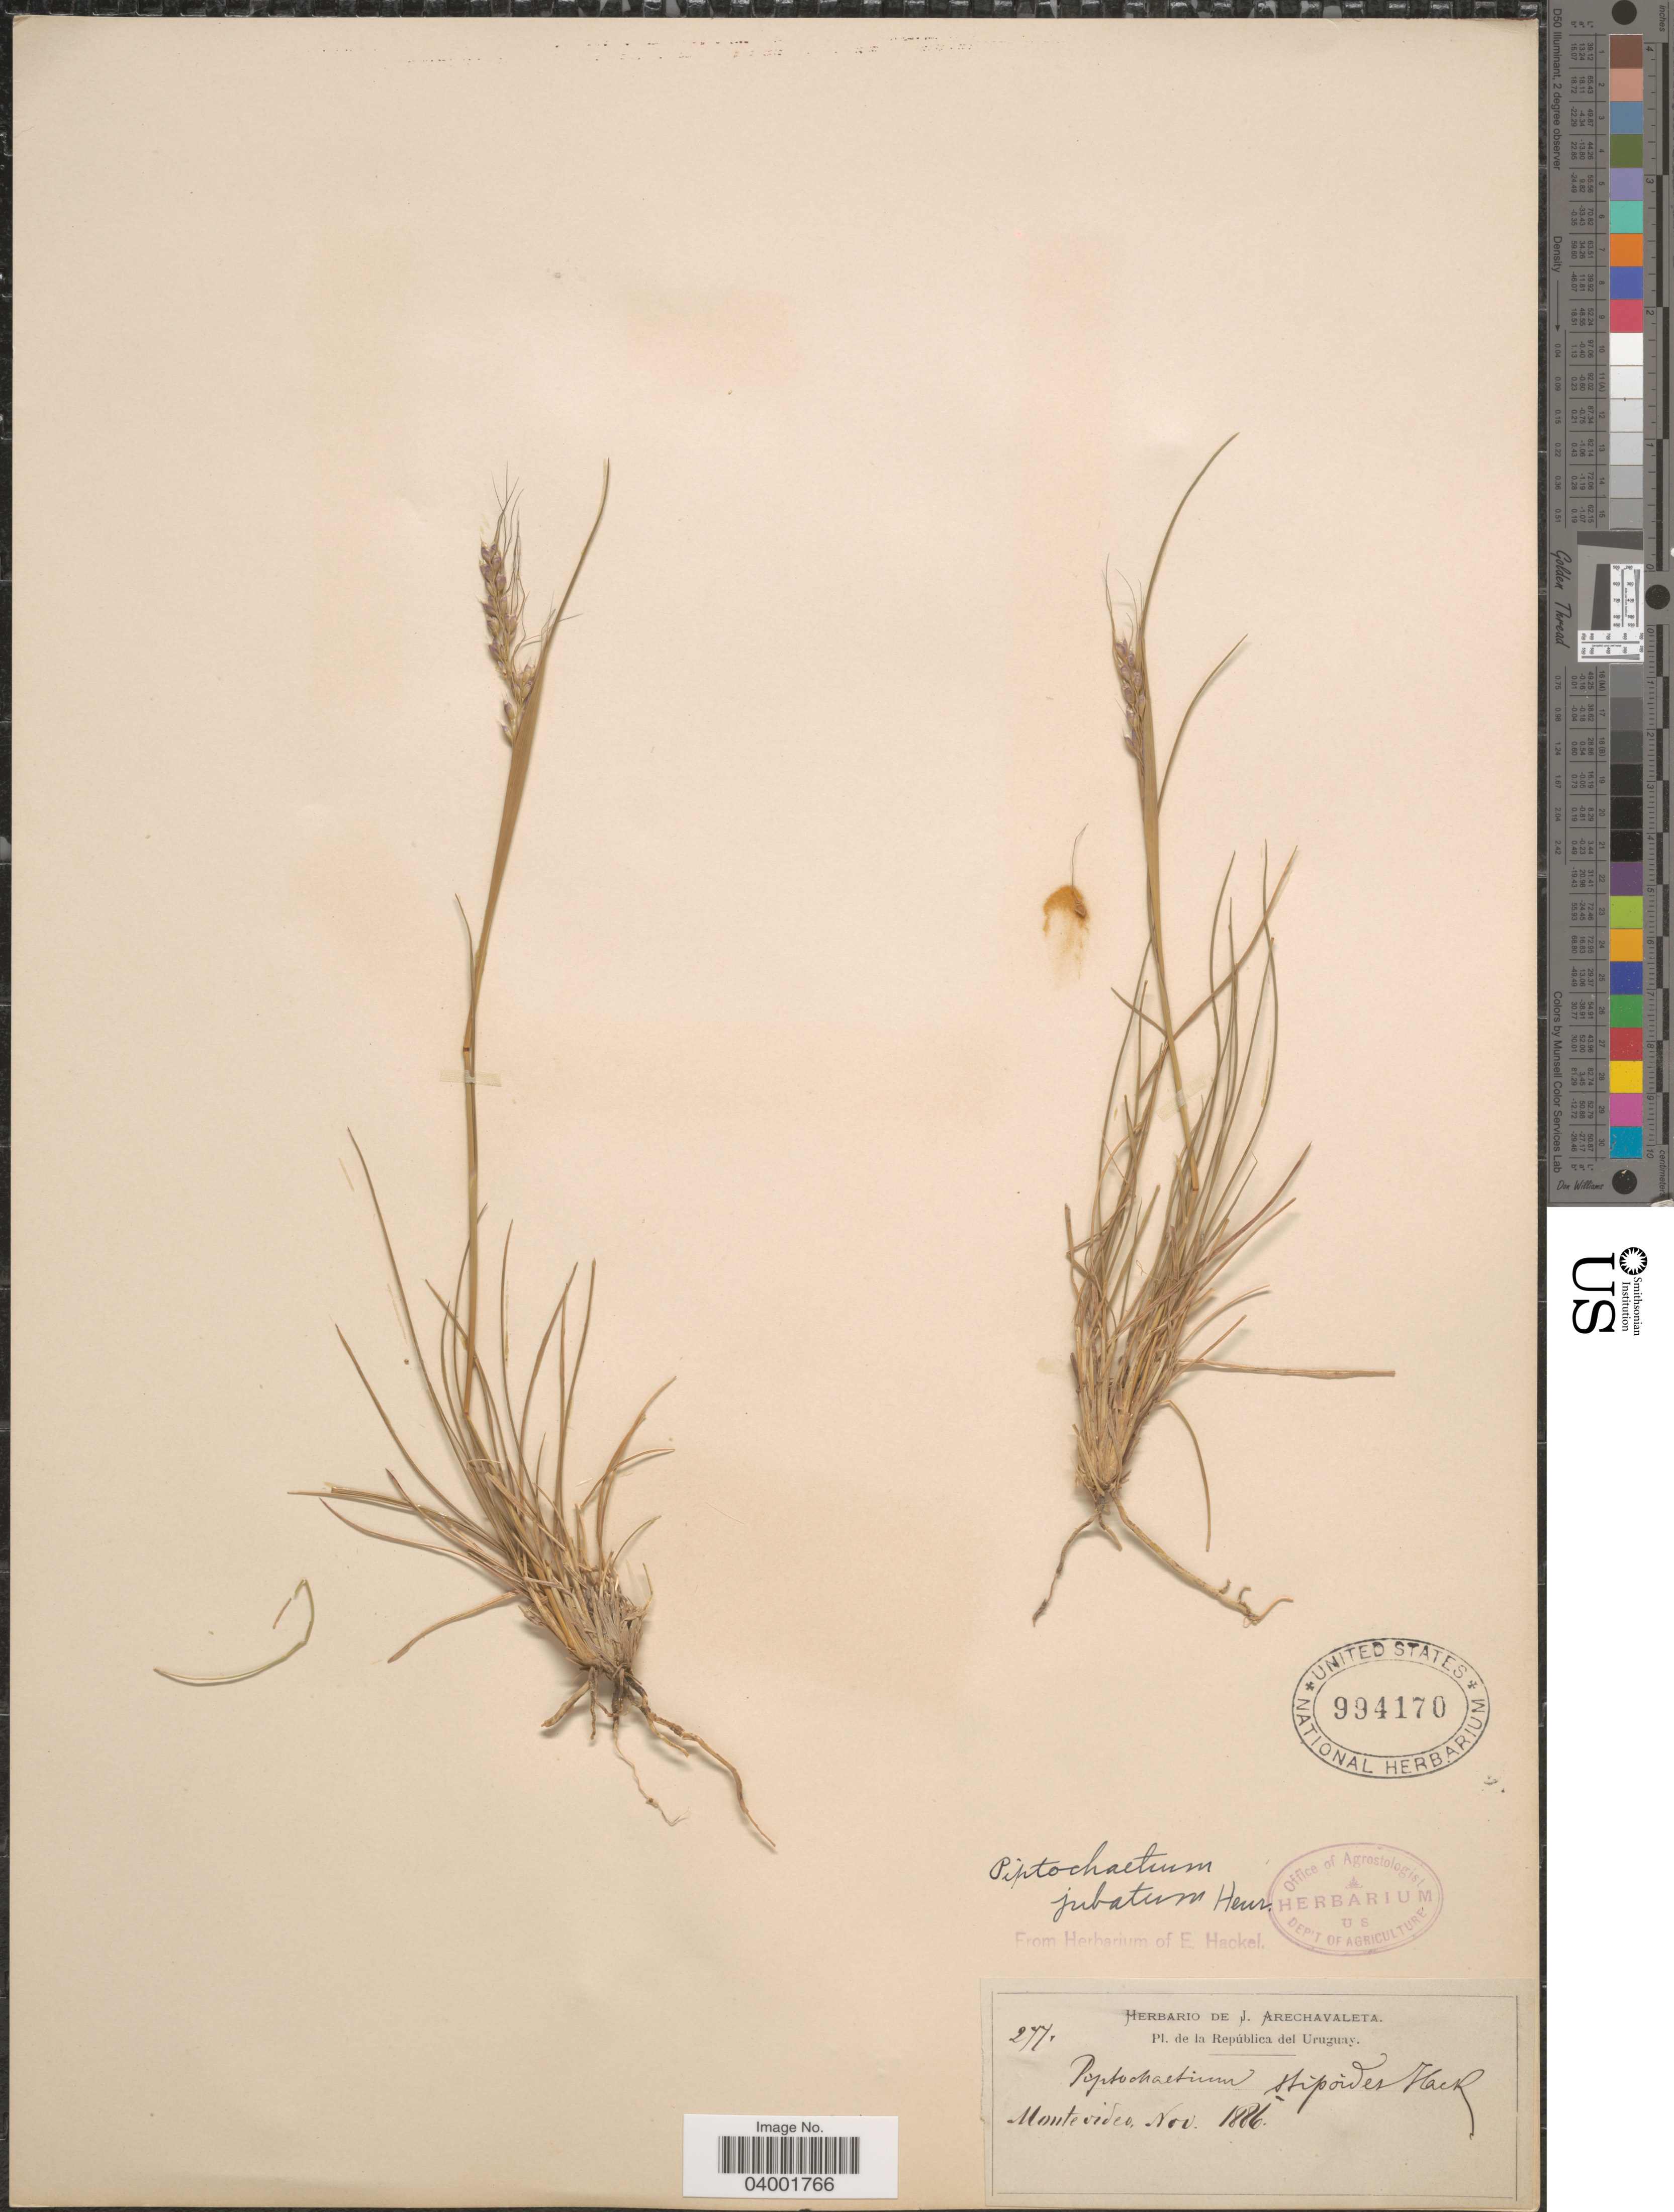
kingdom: Plantae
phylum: Tracheophyta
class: Liliopsida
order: Poales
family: Poaceae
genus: Piptochaetium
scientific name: Piptochaetium jubatum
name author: Henr.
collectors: ex herb. de J. Arechavaleta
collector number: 277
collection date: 1886-11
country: Uruguay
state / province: Montevideo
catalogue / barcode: US 994170